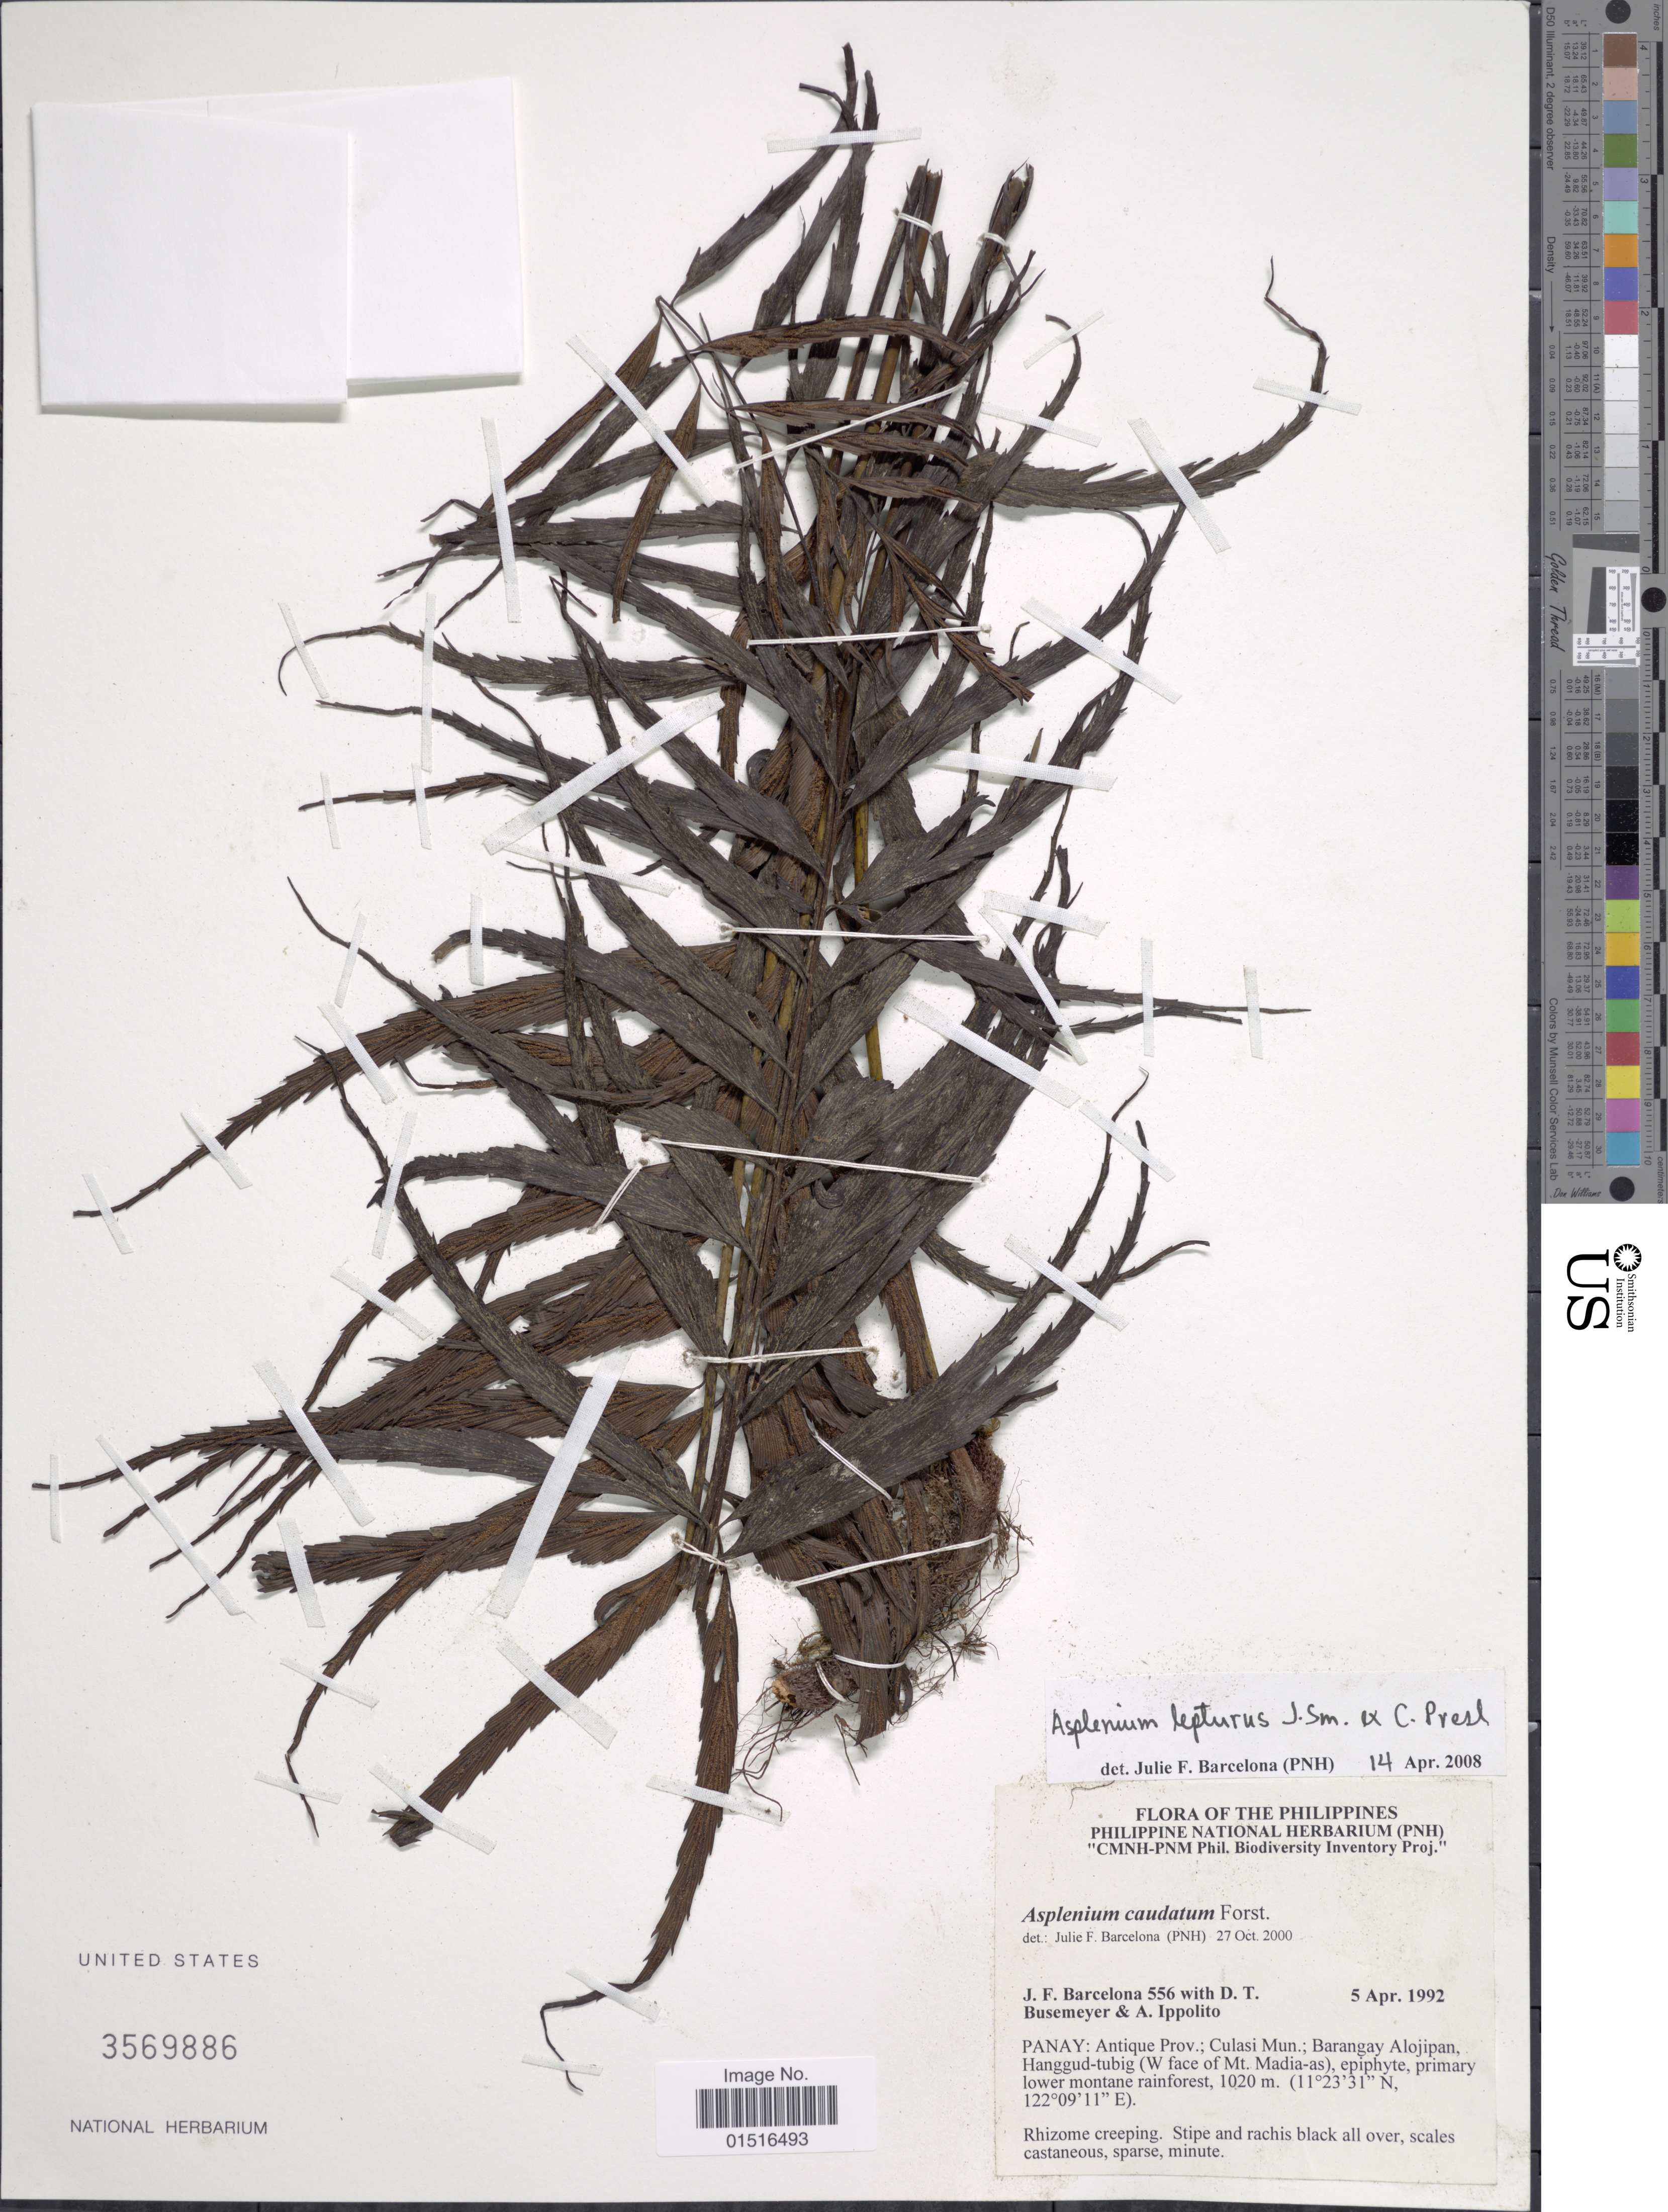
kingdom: Plantae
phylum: Tracheophyta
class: Polypodiopsida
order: Polypodiales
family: Aspleniaceae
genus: Asplenium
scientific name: Asplenium lepturus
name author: J. Sm. ex C. Presl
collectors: J. F. Barcelona, D. Busemeyer & A. Ippolito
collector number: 556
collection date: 1992-04-05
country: Philippines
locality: Panay: Antique Prov.; Culasi mun.; Barangay Alojipan, Hanggud-tubig (W face of Mt. Madia-as)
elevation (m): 1020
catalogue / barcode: US 3569886